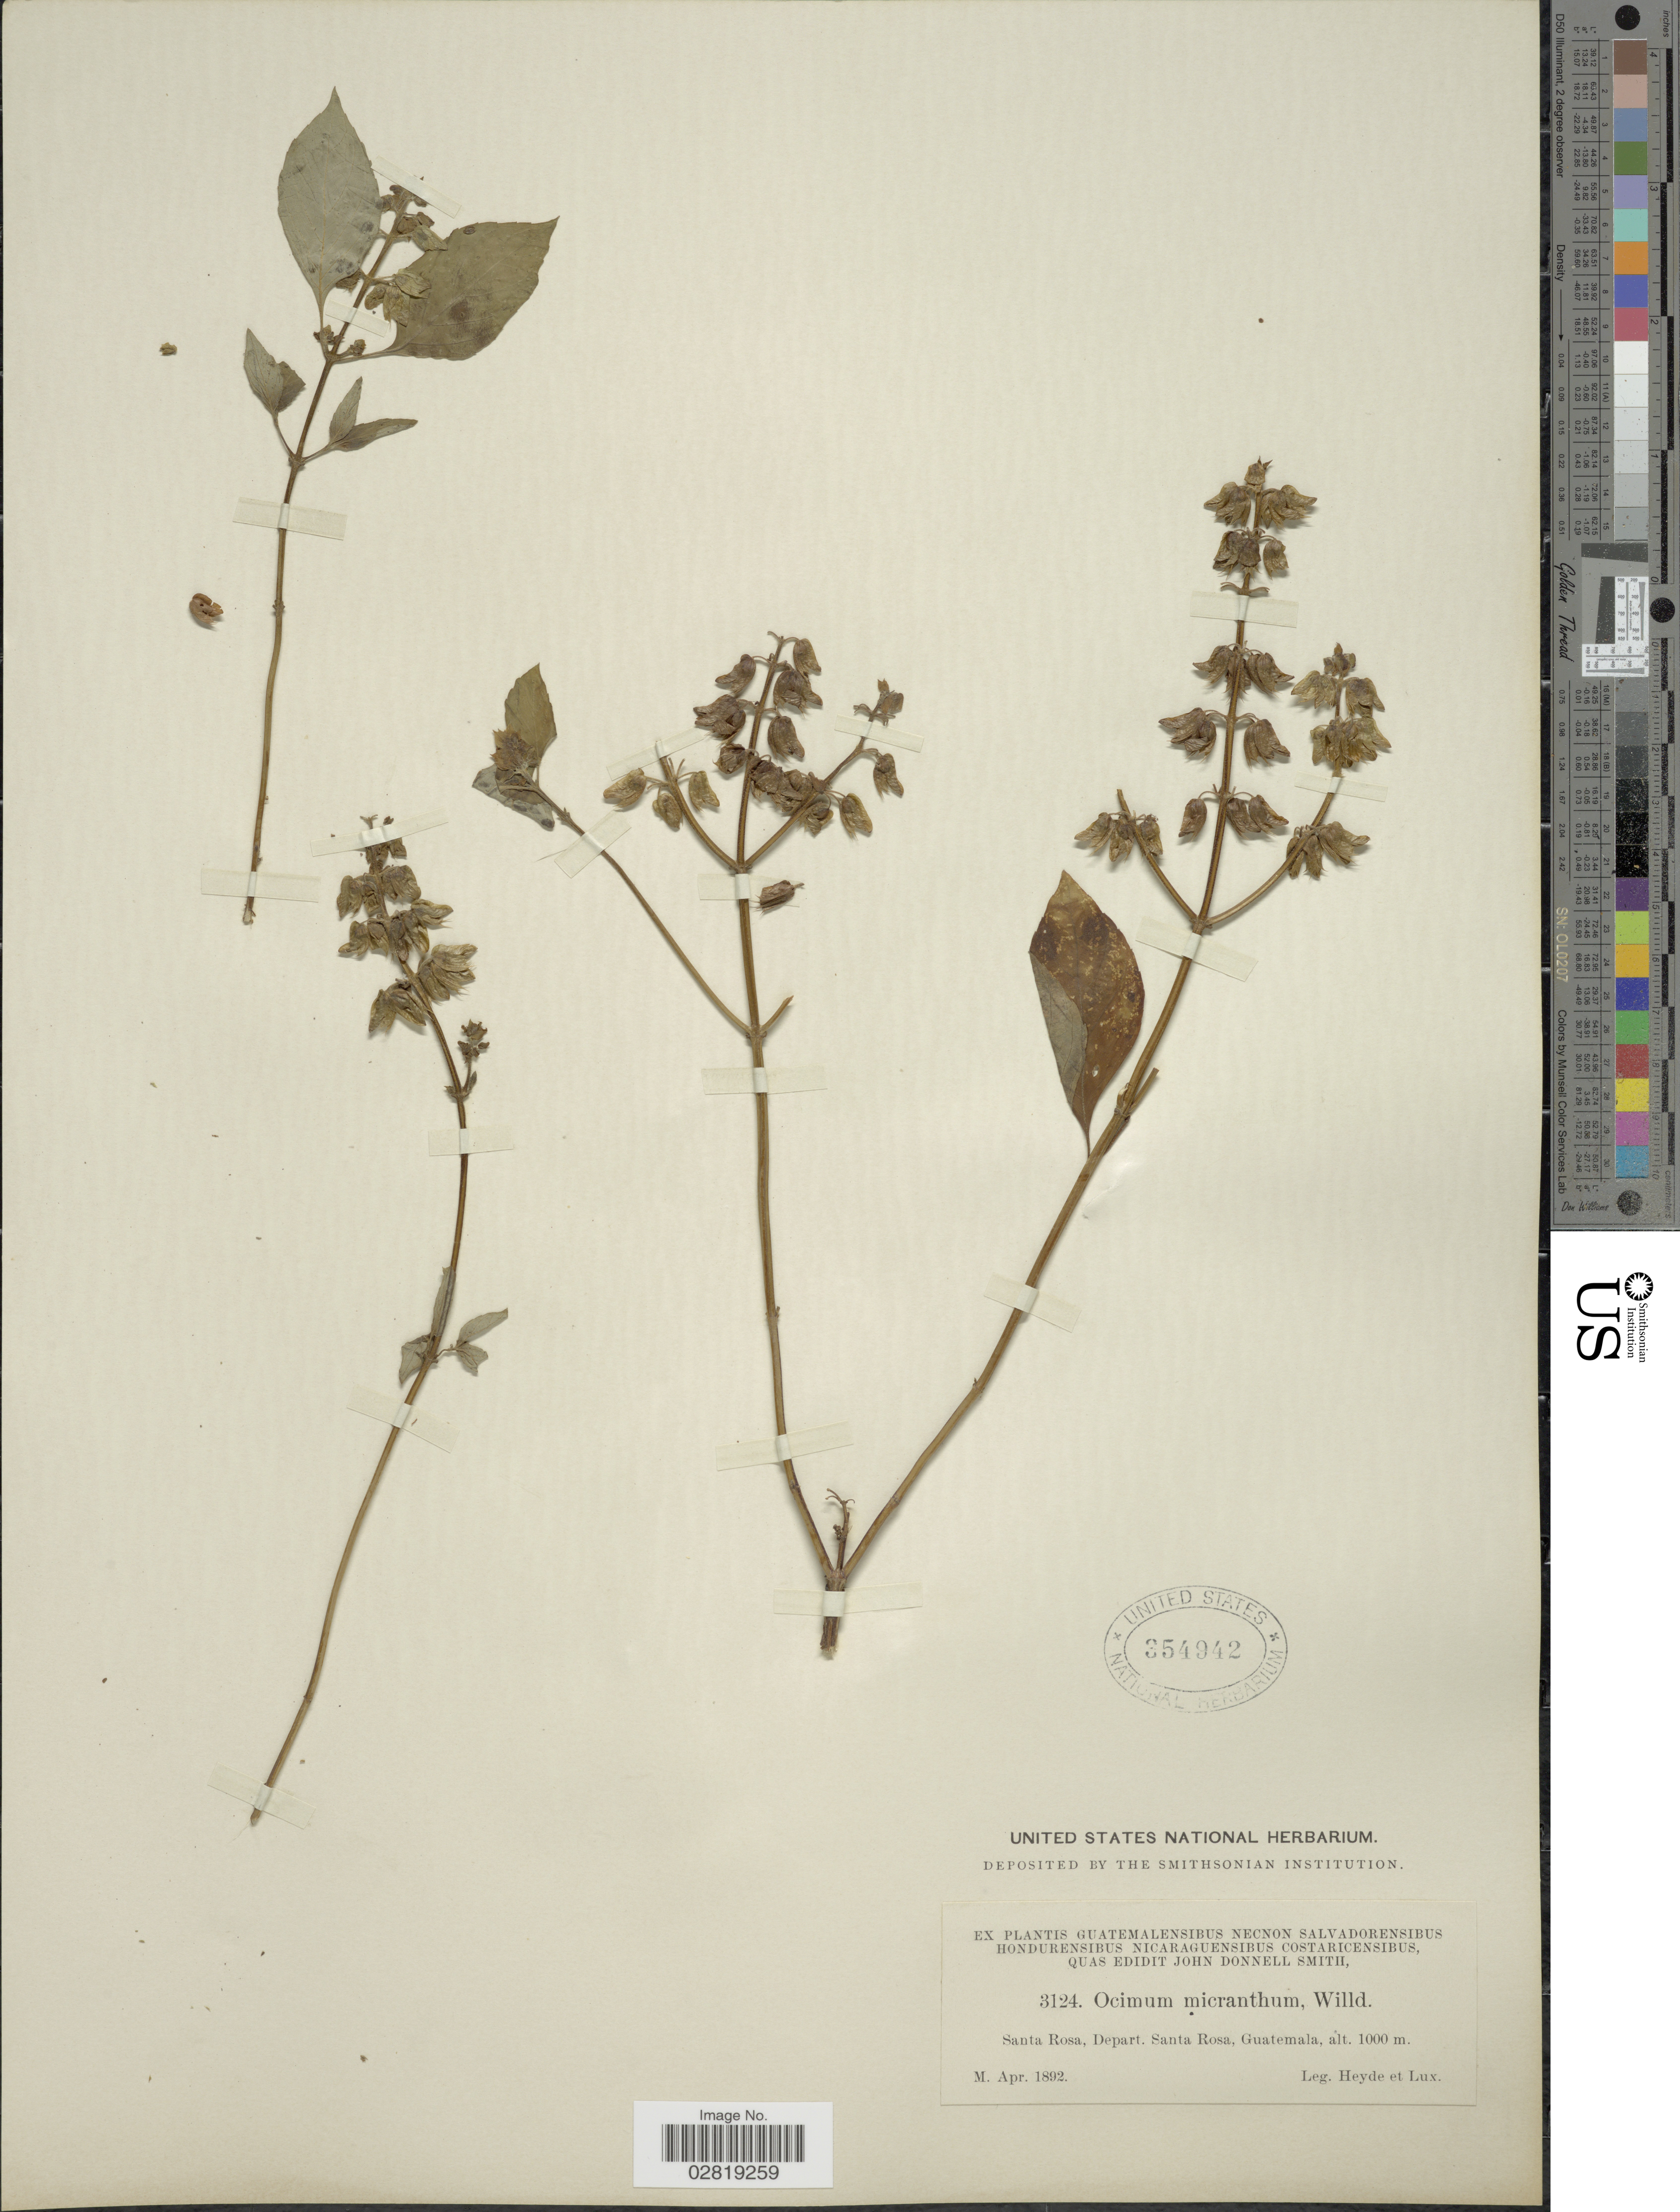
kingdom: Plantae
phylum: Tracheophyta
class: Magnoliopsida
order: Lamiales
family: Lamiaceae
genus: Ocimum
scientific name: Ocimum campechianum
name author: Mill.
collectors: Heyde & Lux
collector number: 3124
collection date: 1892-04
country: Guatemala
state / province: Santa Rosa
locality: Santa Rosa, Depart. Santa Rosa.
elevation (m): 1000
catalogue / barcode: US 354942